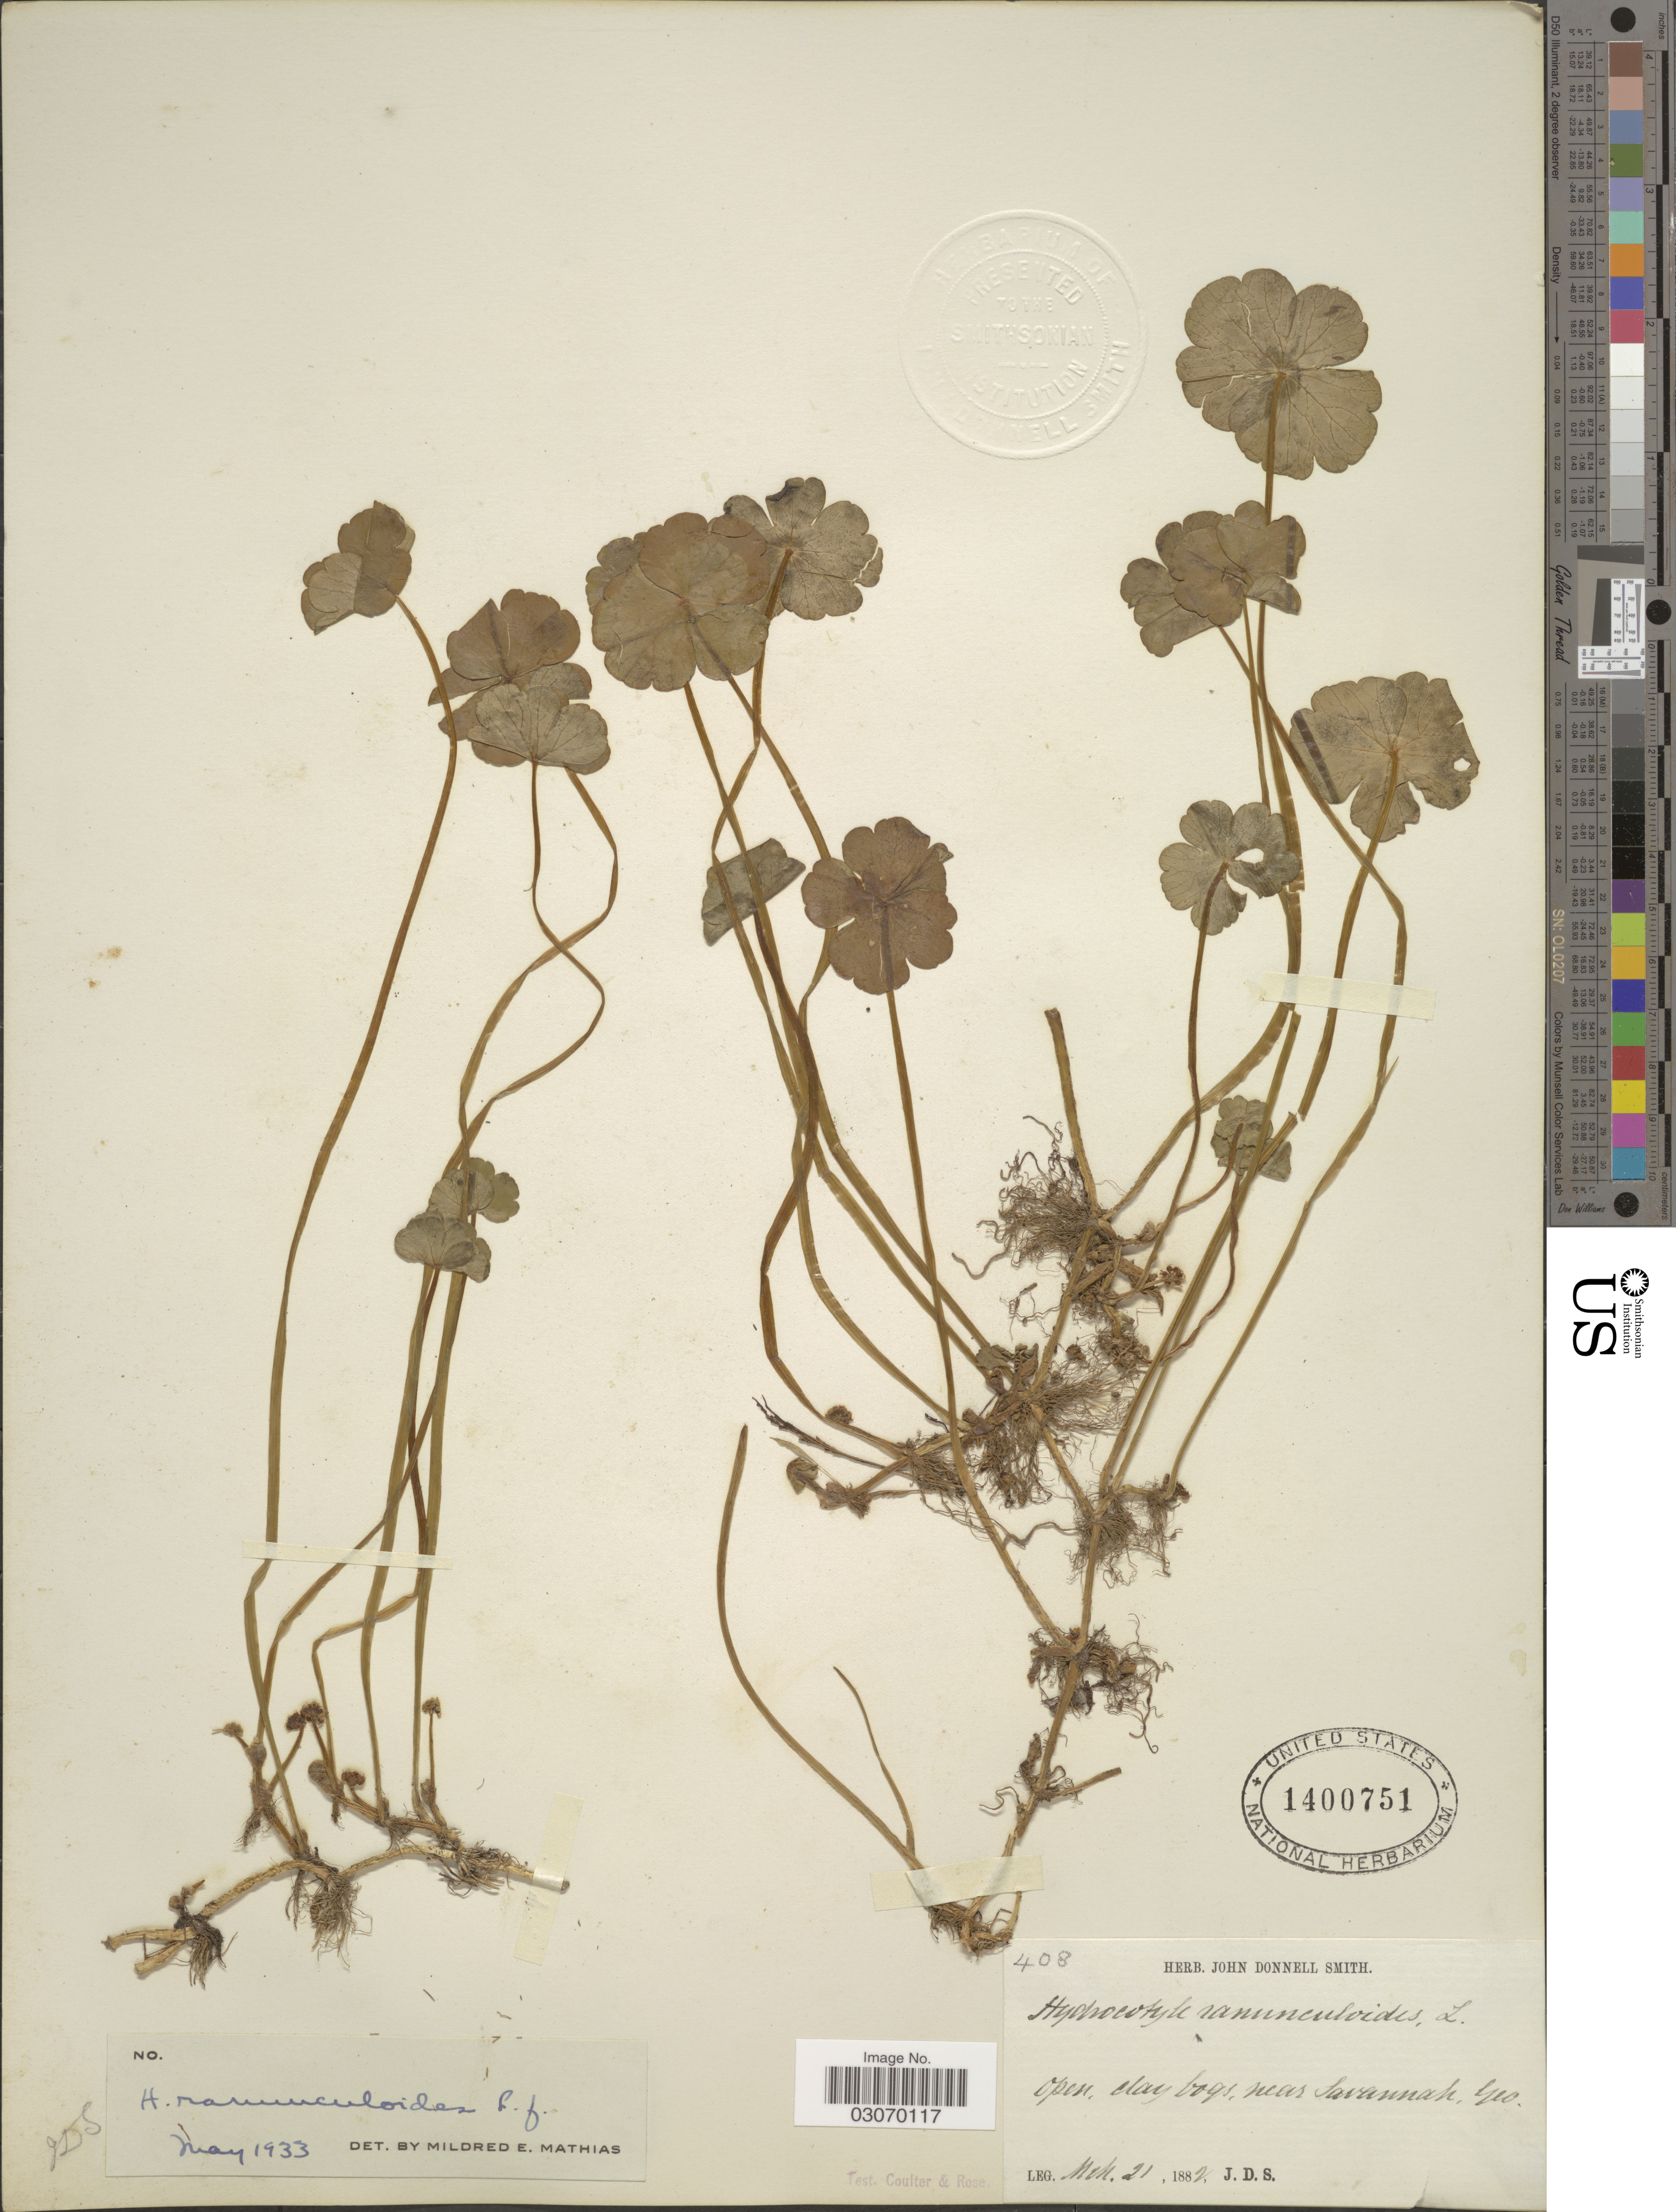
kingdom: Plantae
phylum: Tracheophyta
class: Magnoliopsida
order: Apiales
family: Araliaceae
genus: Hydrocotyle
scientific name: Hydrocotyle ranunculoides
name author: L. f.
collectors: J. Donnell Smith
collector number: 408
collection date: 1882-03-21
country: United States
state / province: Georgia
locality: Near Savannah.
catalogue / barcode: US 1400751